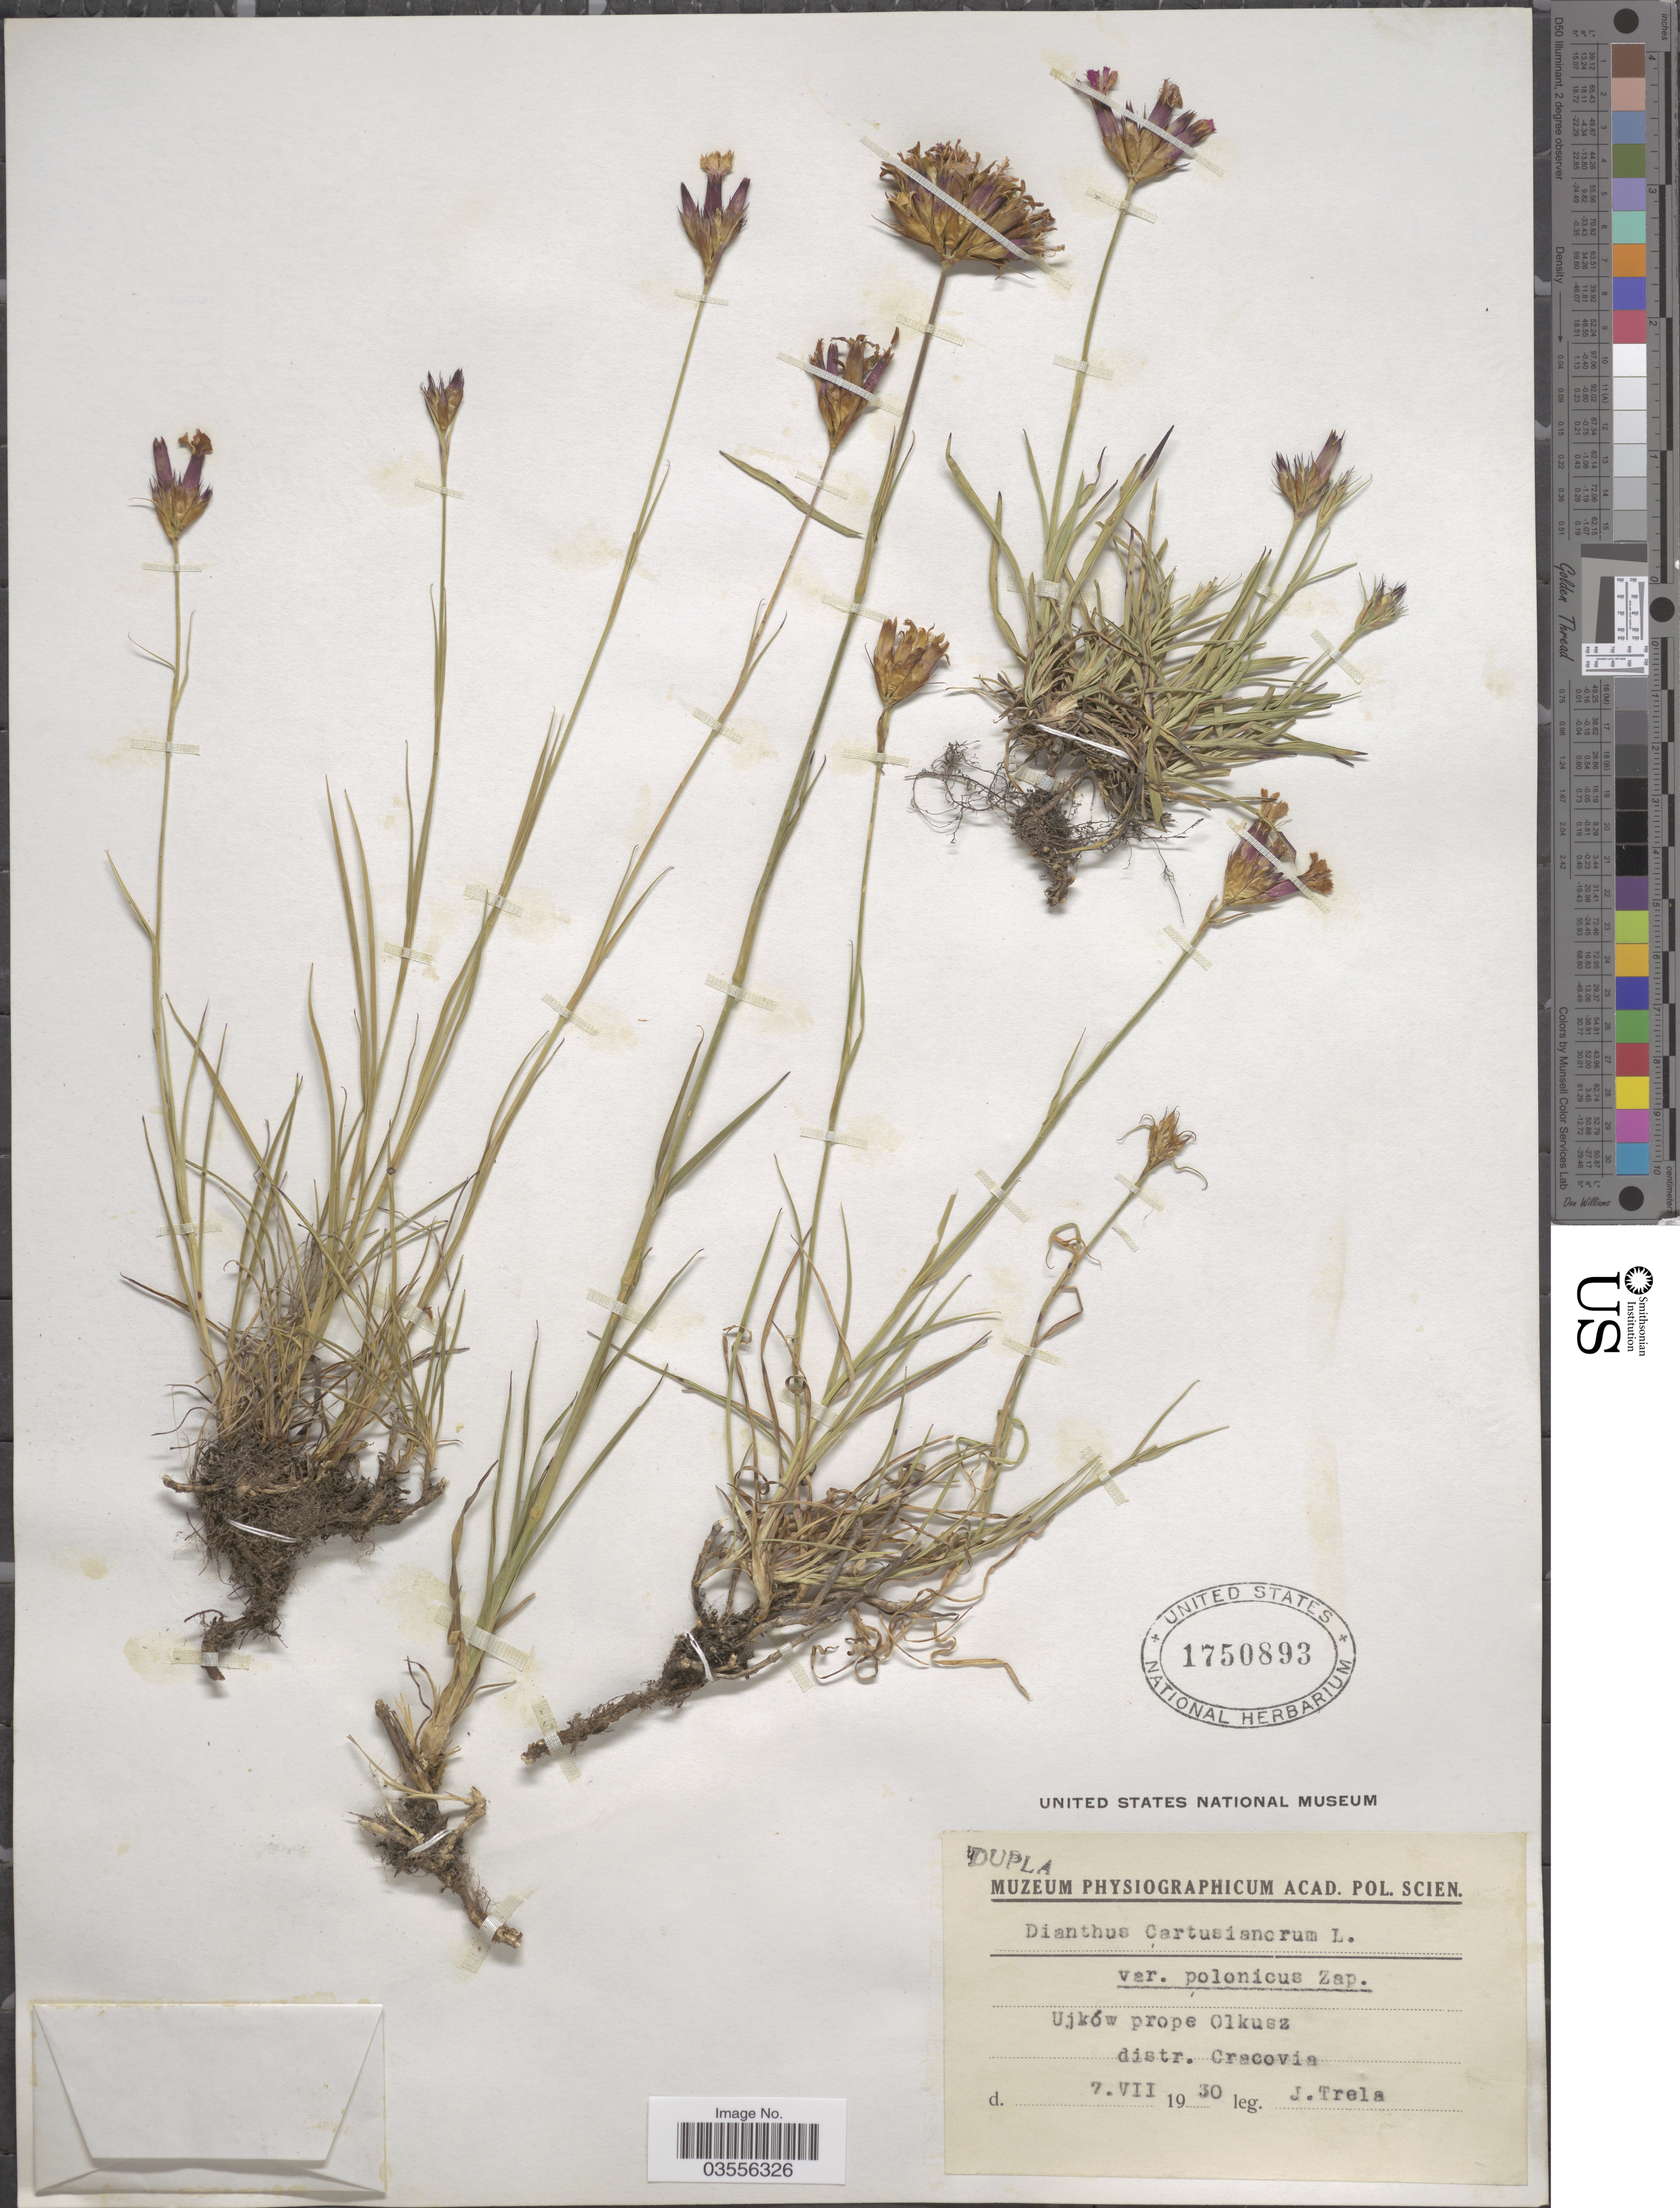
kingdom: Plantae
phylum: Tracheophyta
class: Magnoliopsida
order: Caryophyllales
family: Caryophyllaceae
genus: Dianthus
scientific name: Dianthus carthusianorum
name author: L.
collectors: J. Trela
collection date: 1930-07-07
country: Poland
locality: Ujków prope Olkusz distr. Cracovia.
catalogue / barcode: US 1750893